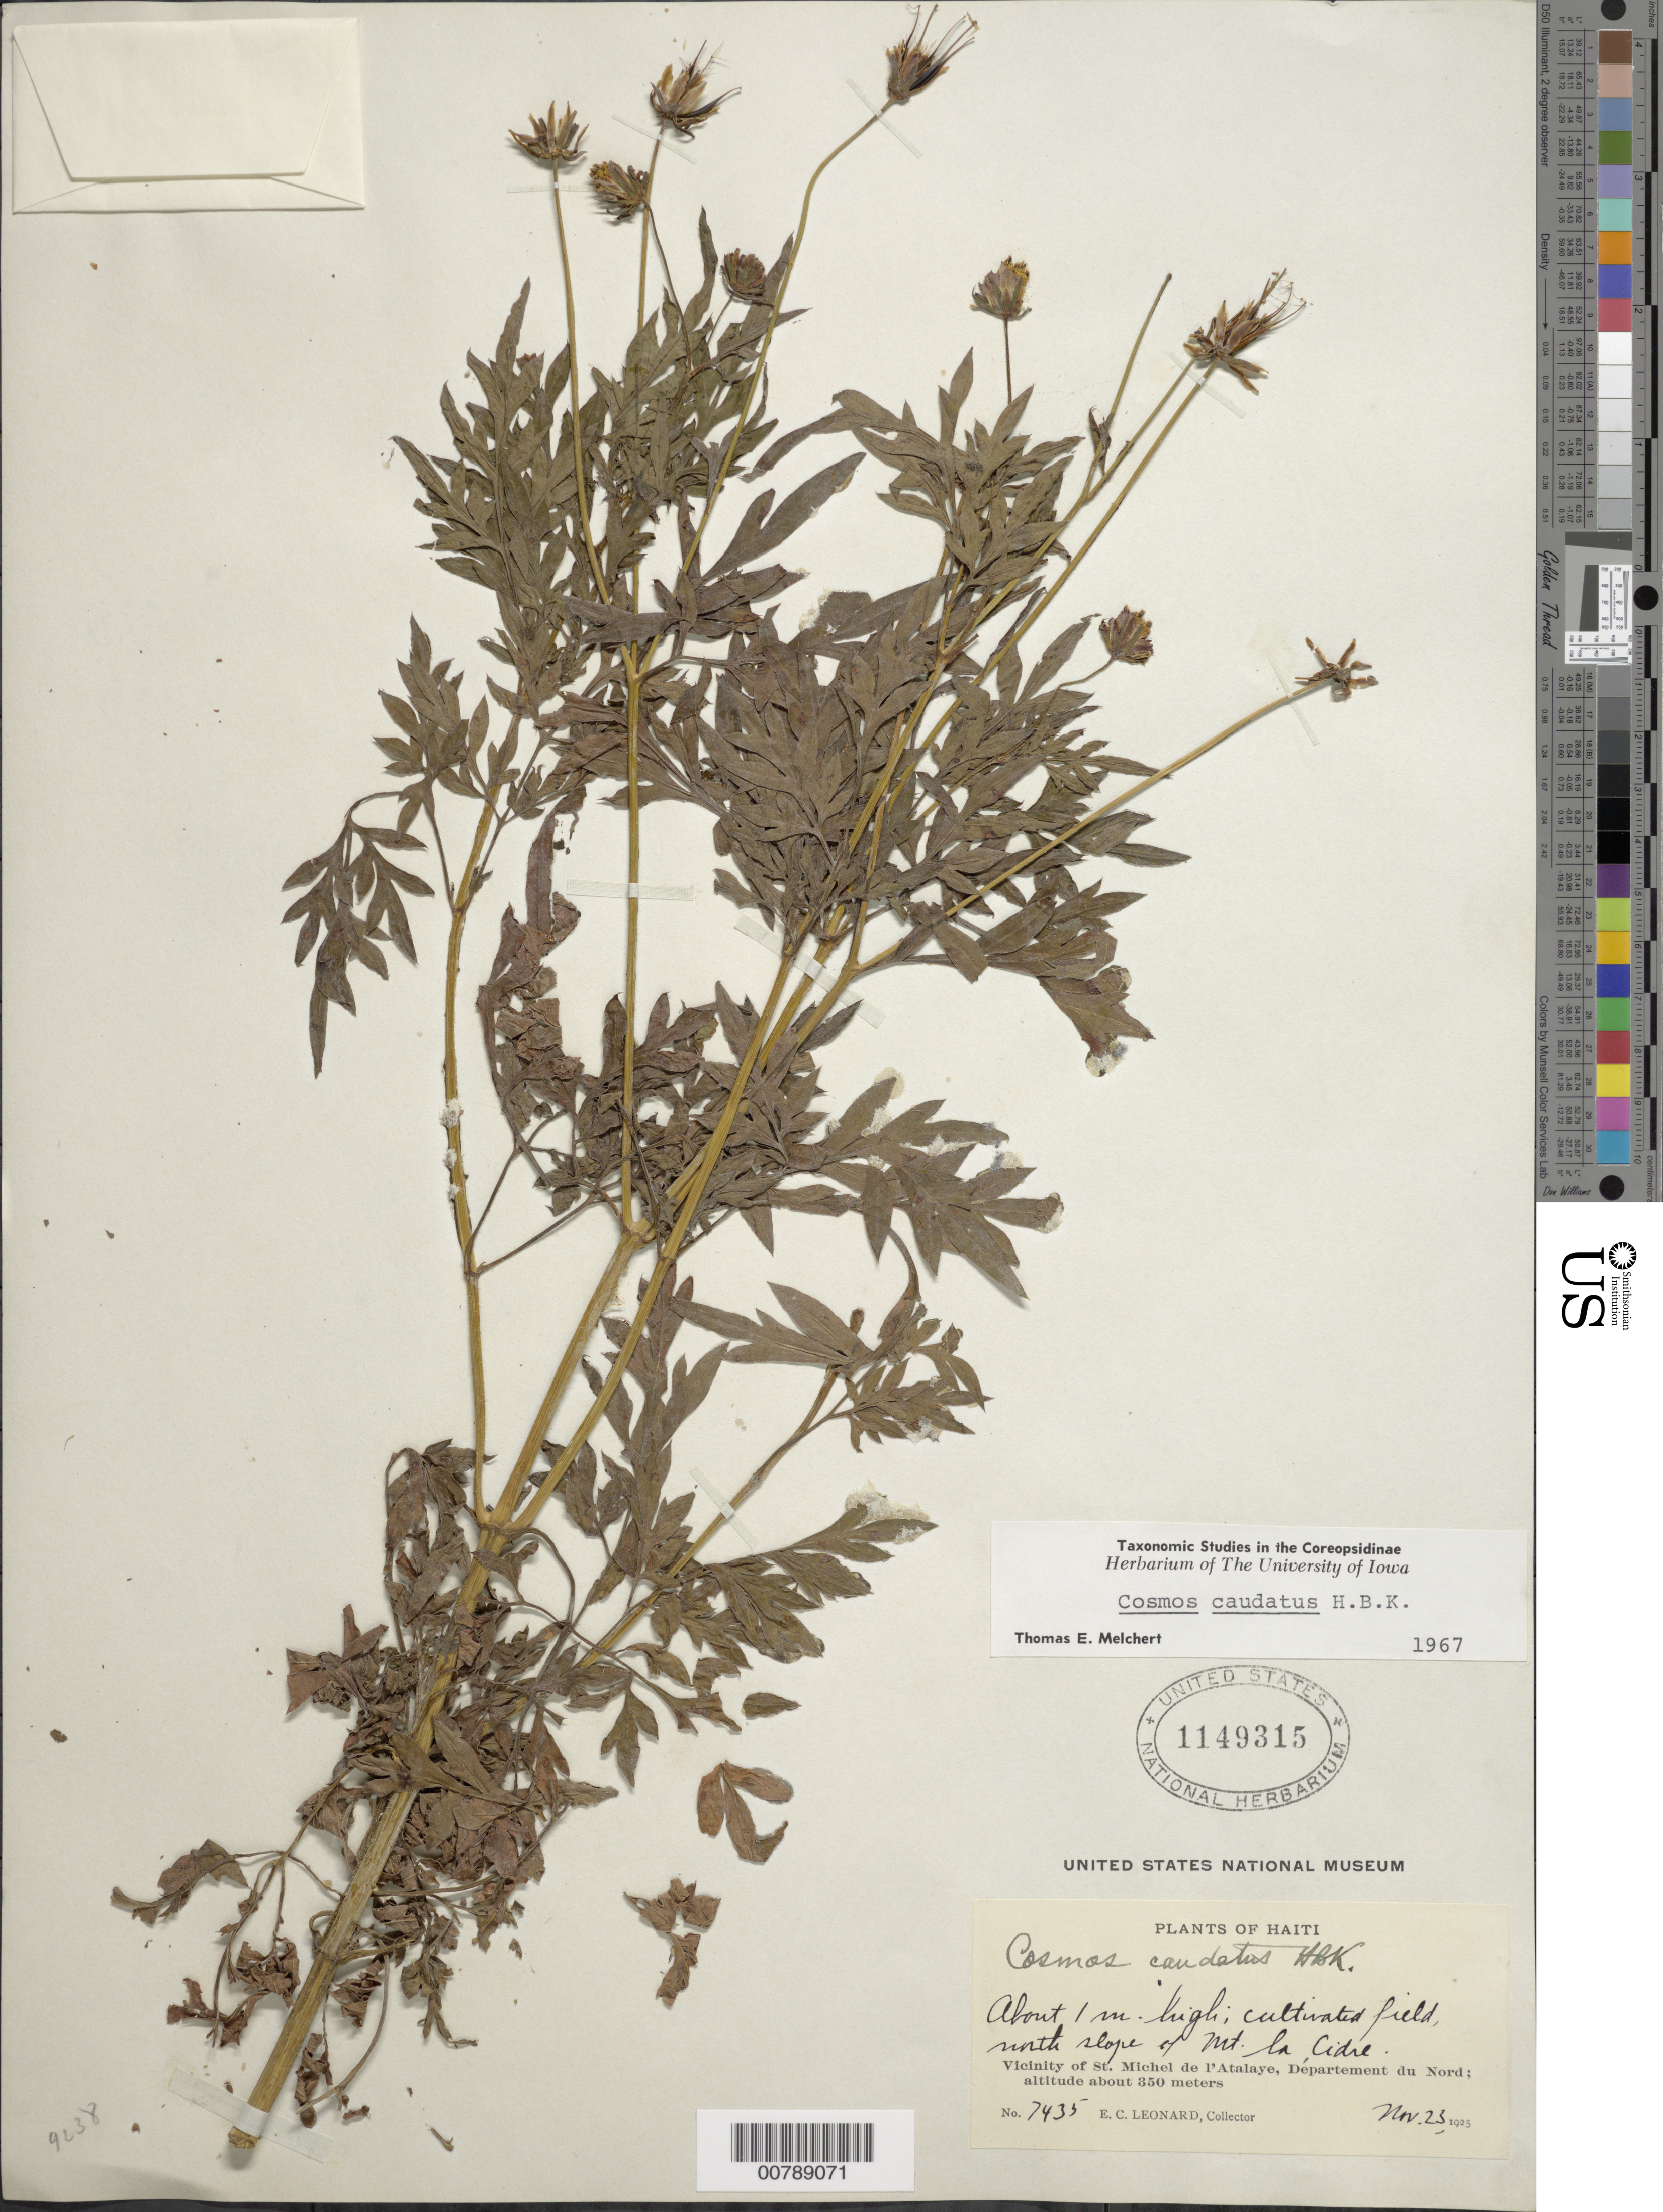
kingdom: Plantae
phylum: Tracheophyta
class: Magnoliopsida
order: Asterales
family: Asteraceae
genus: Cosmos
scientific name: Cosmos caudatus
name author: Kunth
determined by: Melchert, T. E.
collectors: E. C. Leonard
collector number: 7435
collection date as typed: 23 Nov 1925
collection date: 1925-11-23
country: Haiti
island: Hispaniola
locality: Vicinity of St. Michel de l'Atalaye, Département du Nord. North slope of Mt. La Cidre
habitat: Cultivated field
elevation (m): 350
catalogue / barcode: US 1149315